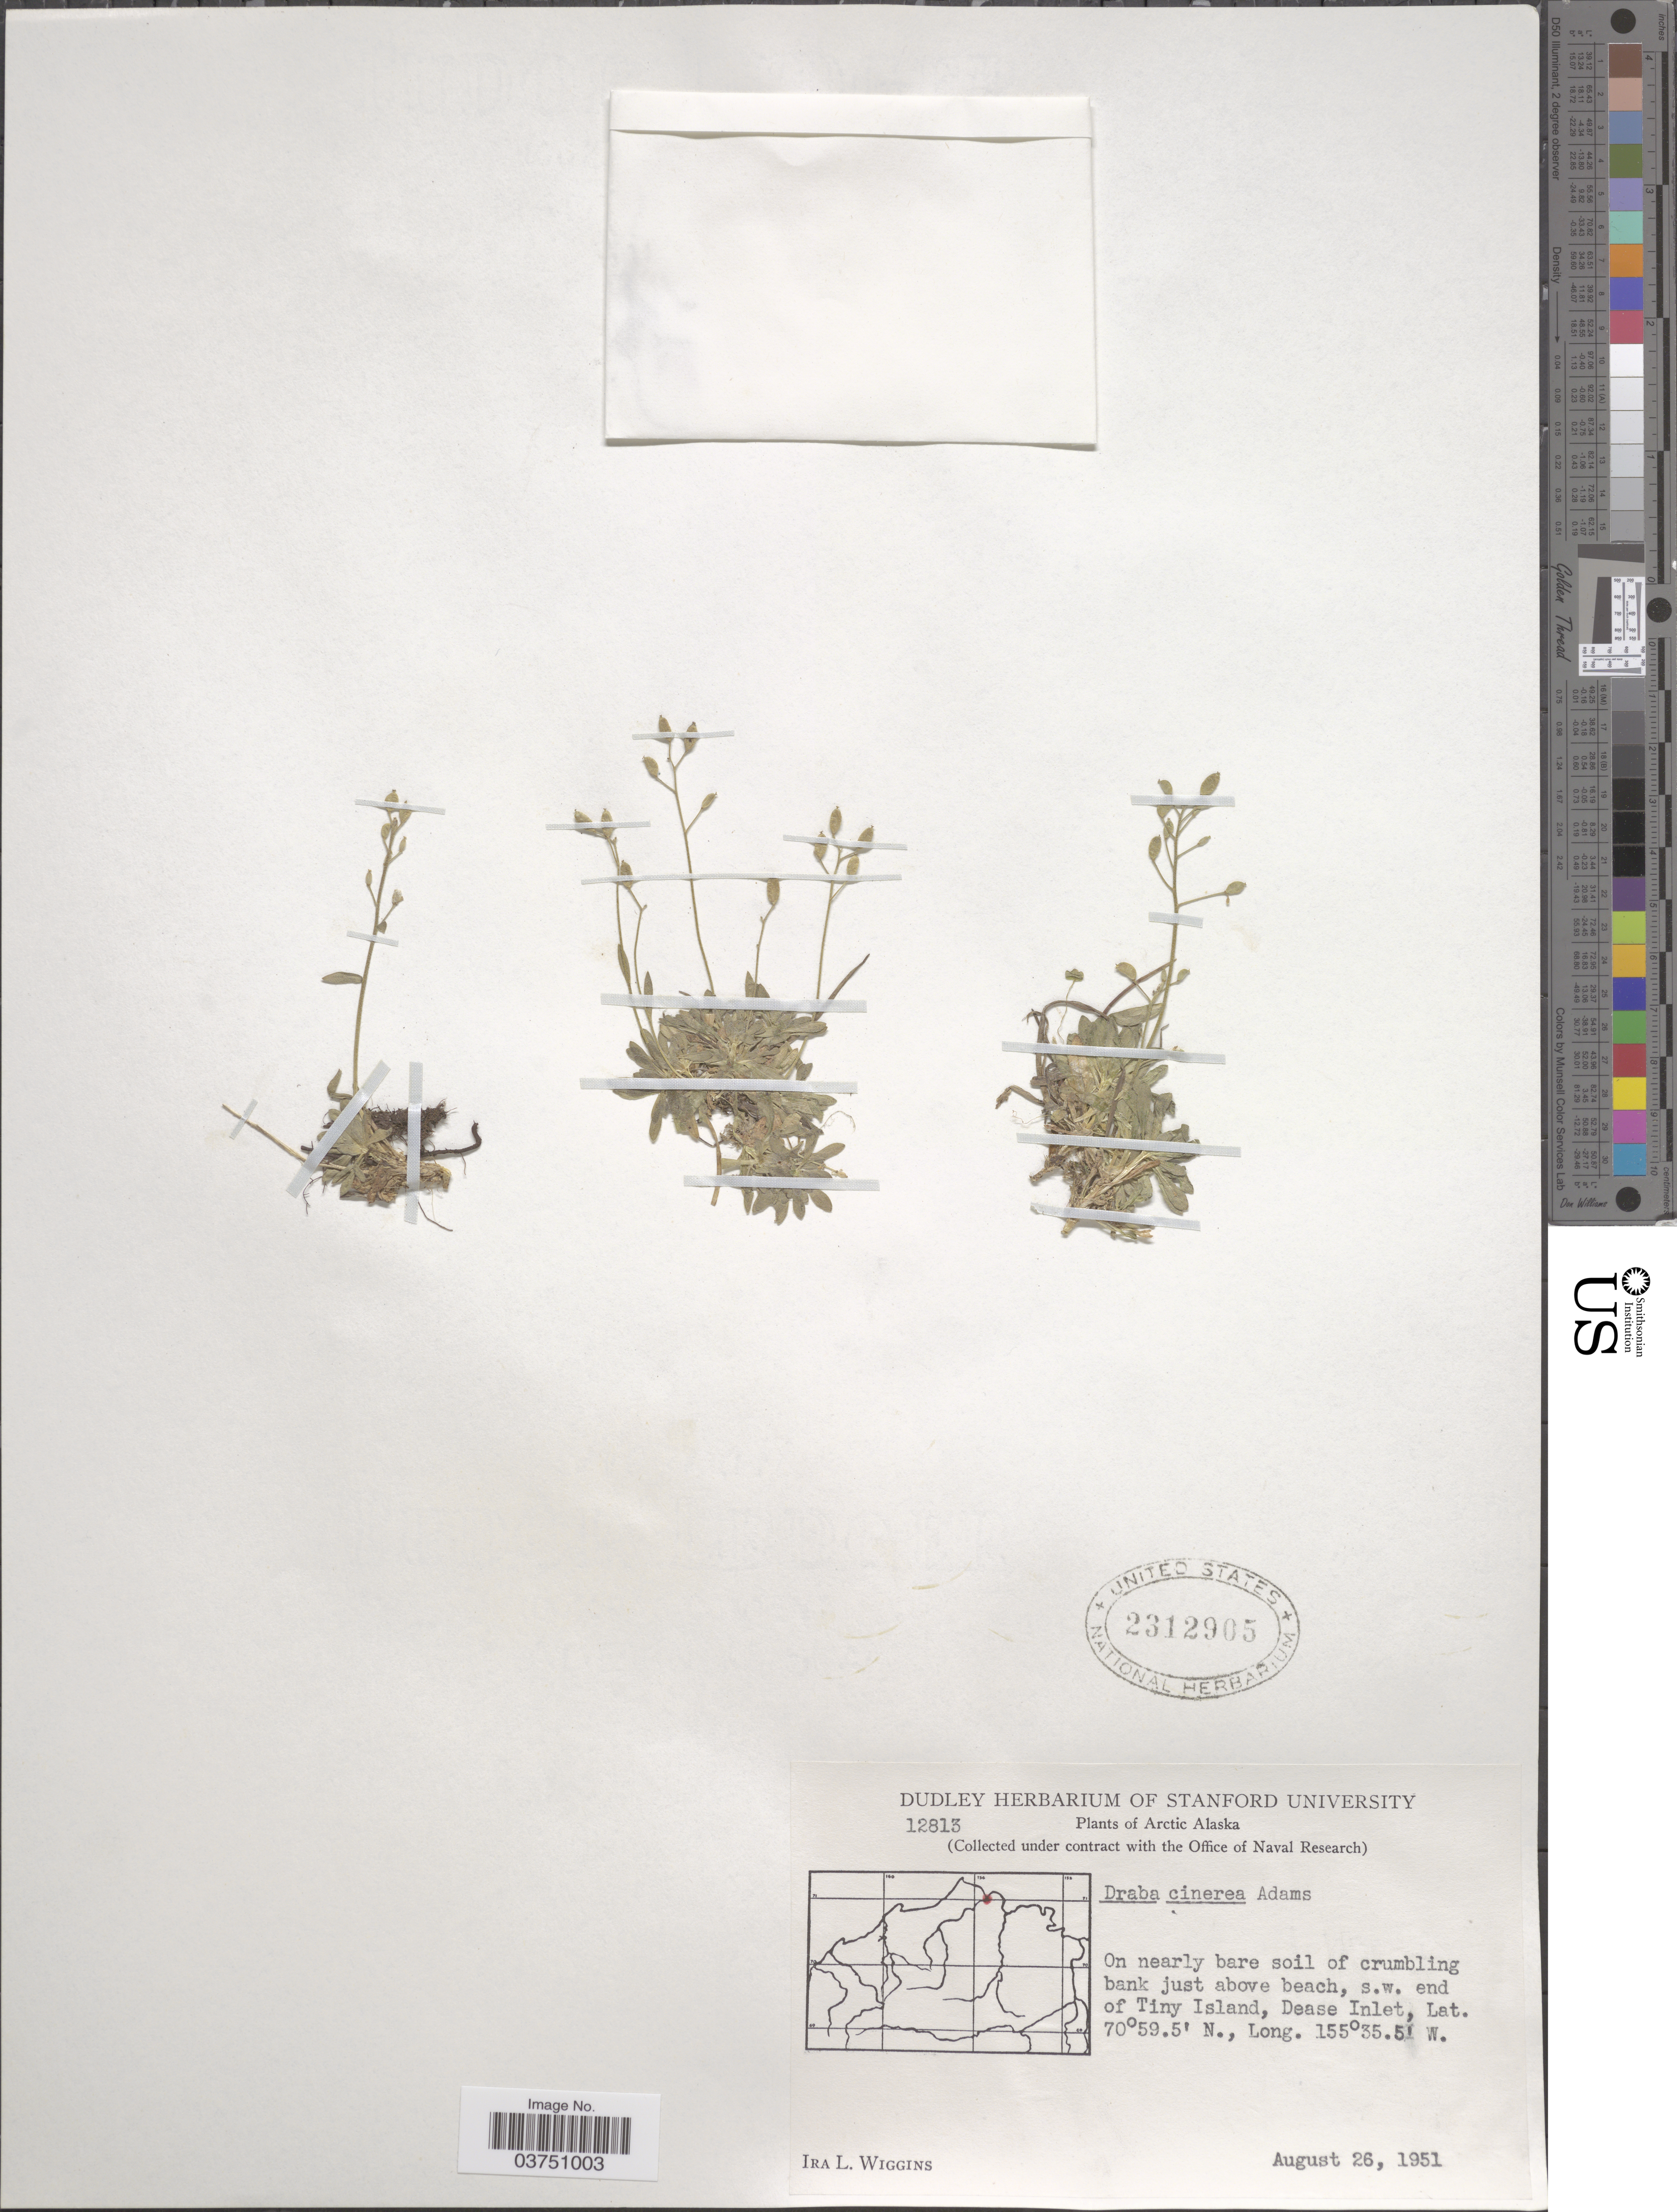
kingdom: Plantae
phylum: Tracheophyta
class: Magnoliopsida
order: Brassicales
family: Brassicaceae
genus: Draba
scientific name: Draba cinerea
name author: Adams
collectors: I. L. Wiggins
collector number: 12813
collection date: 1951-08-26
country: United States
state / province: Alaska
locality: Arctic Alaska. On nearly bare soil of crumbling bank just above beach, s.w. end of Tiny Island, Dease Inlet.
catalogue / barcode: US 2312905